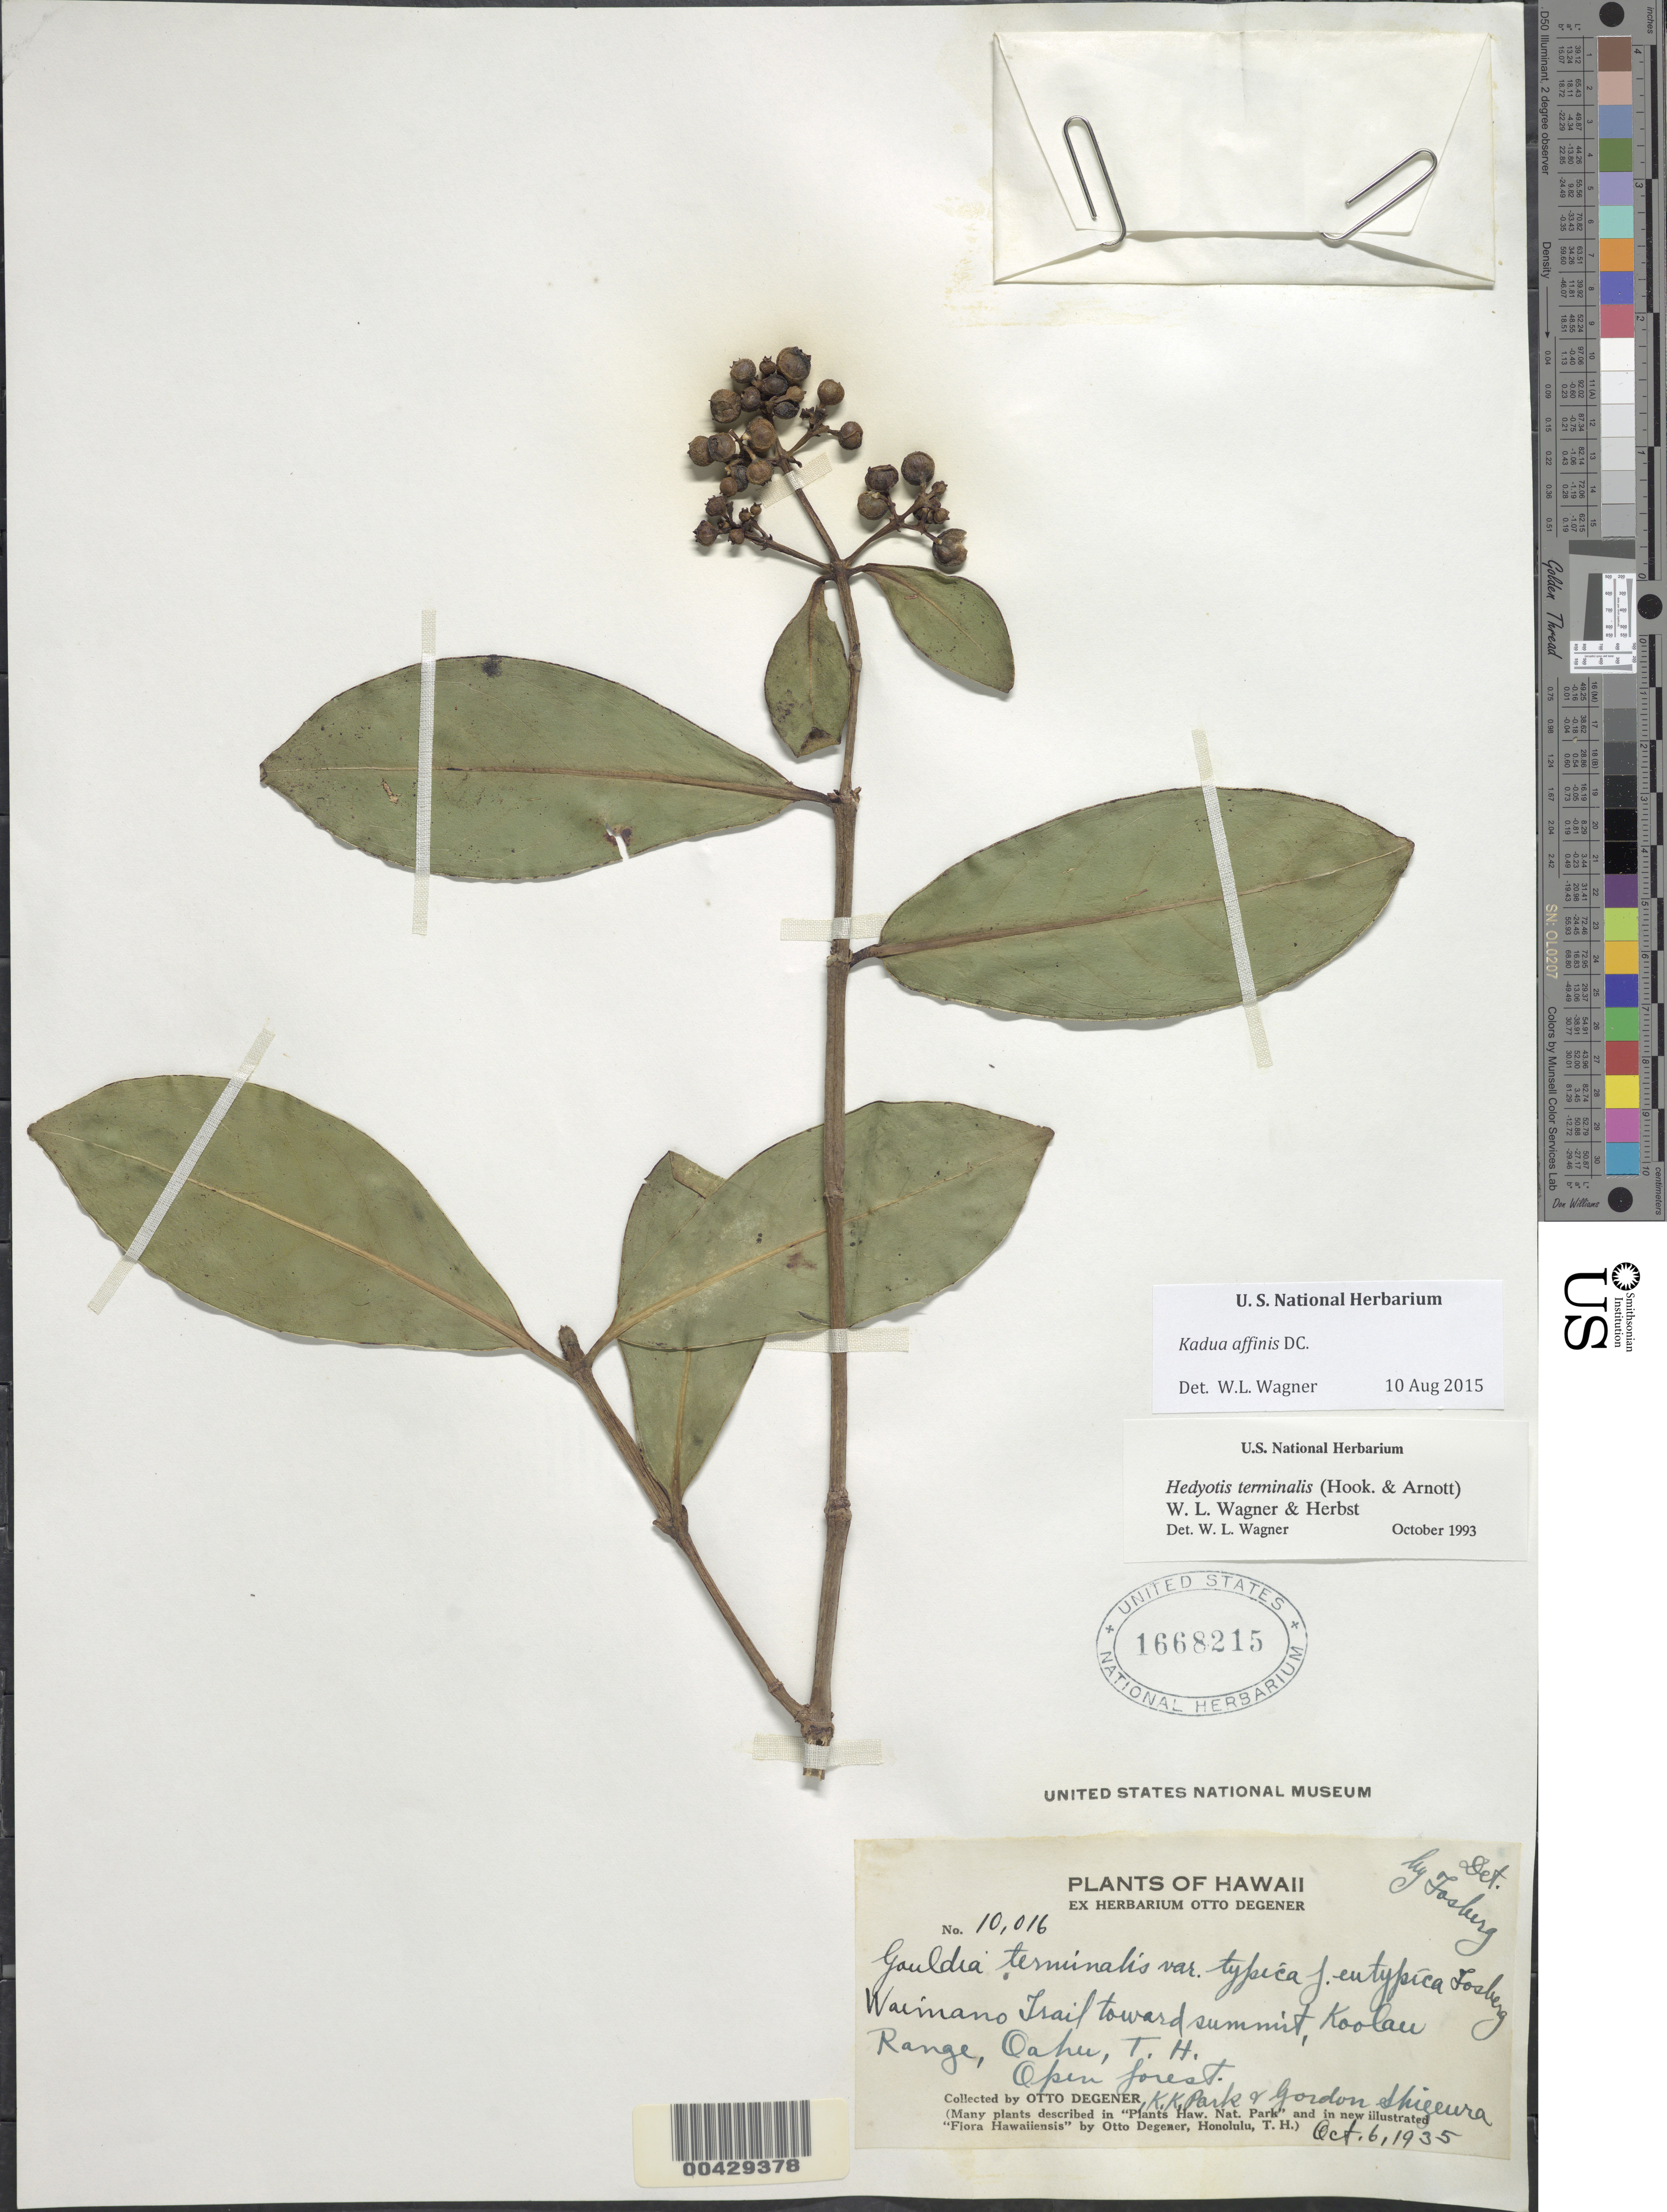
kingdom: Plantae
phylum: Tracheophyta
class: Magnoliopsida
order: Gentianales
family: Rubiaceae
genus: Kadua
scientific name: Kadua affinis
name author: DC.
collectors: O. Degener, K. Park & G. Shigeura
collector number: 10016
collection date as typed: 6 Oct 1935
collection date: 1935-10-06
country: United States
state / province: Hawaii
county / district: Honolulu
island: Oahu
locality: Waimano Trail toward summit, Koolau Range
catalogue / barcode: US 1668215